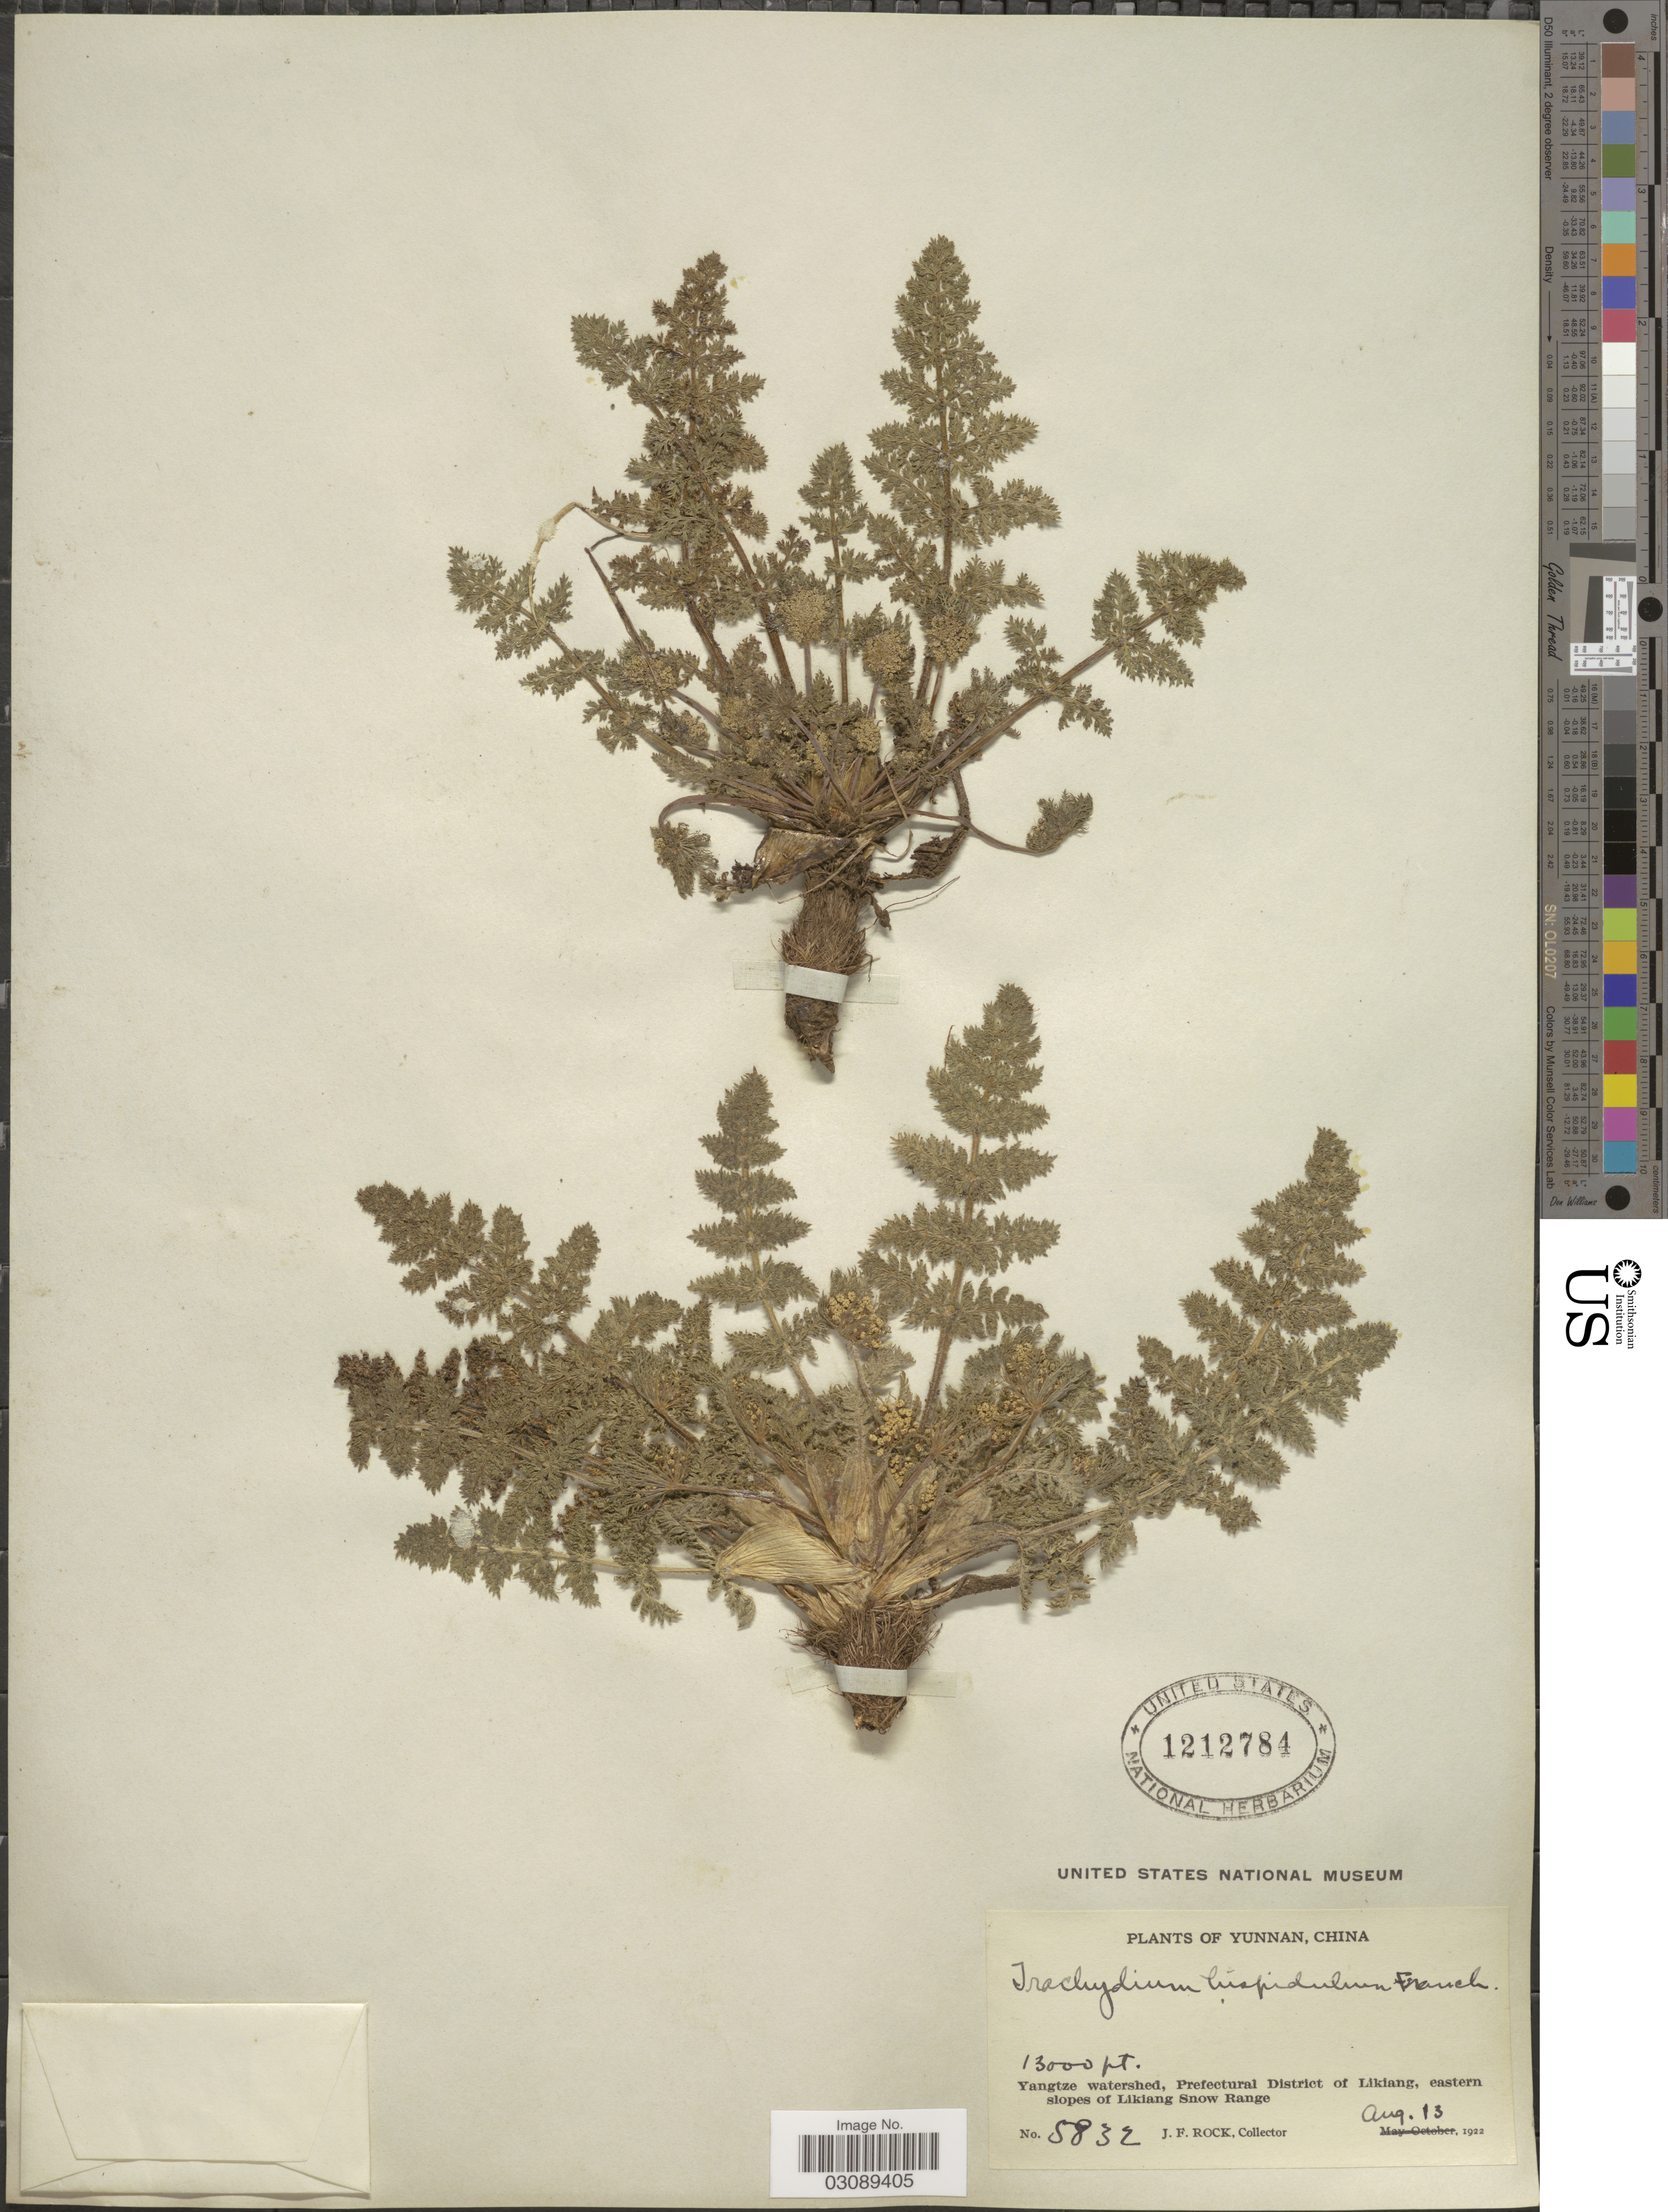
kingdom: Plantae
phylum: Tracheophyta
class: Magnoliopsida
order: Apiales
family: Apiaceae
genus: Ligusticopsis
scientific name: Ligusticopsis hispida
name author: (H. Wolff) Lavrova & Kljuykov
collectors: J. Rock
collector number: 5832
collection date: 1922-08-13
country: China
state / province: Yunnan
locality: Yangtze watershed, Prefectural District of Likiang, eastern slopes of Likiang Snow Range.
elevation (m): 3962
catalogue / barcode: US 1212784